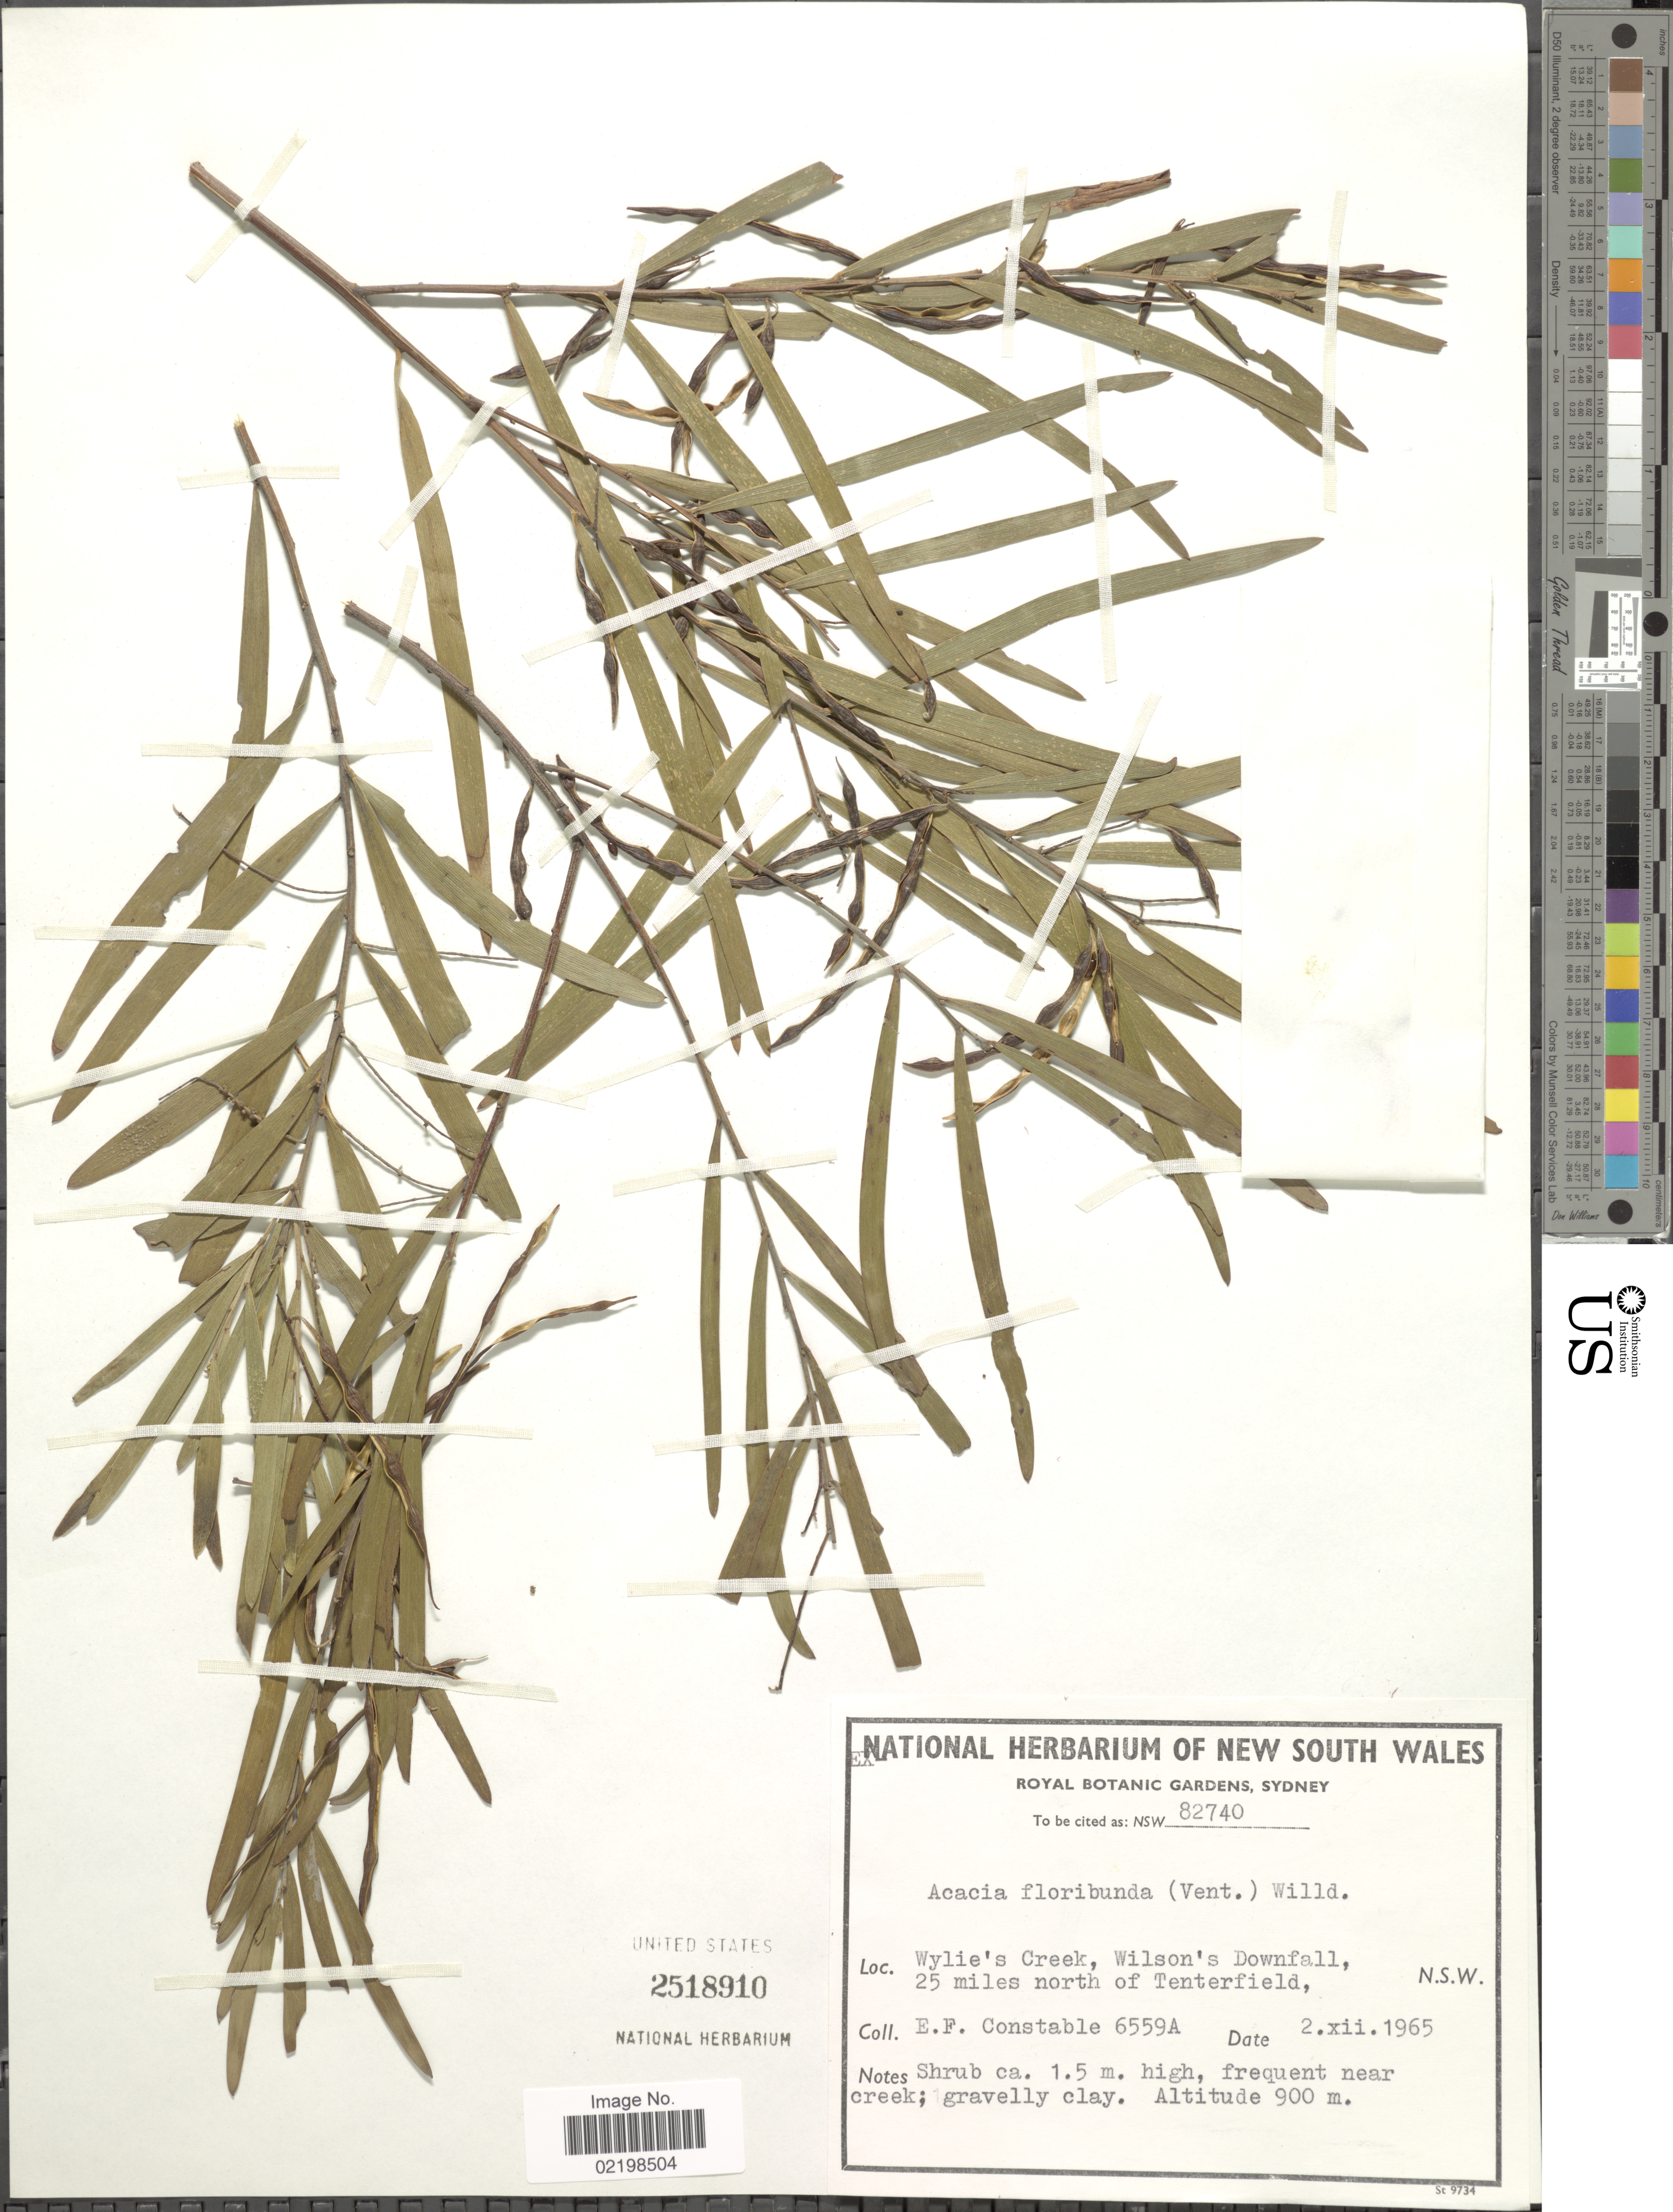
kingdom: Plantae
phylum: Tracheophyta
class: Magnoliopsida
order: Fabales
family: Fabaceae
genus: Acacia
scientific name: Acacia floribunda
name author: Willd.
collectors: E. F. Constable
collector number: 6559A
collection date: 1965-12-02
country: Australia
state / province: New South Wales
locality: Wylie's Creek, Wilson's Downfall, 25 miles north of Tenterfield, N.S.W.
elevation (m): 900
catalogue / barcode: US 2518910